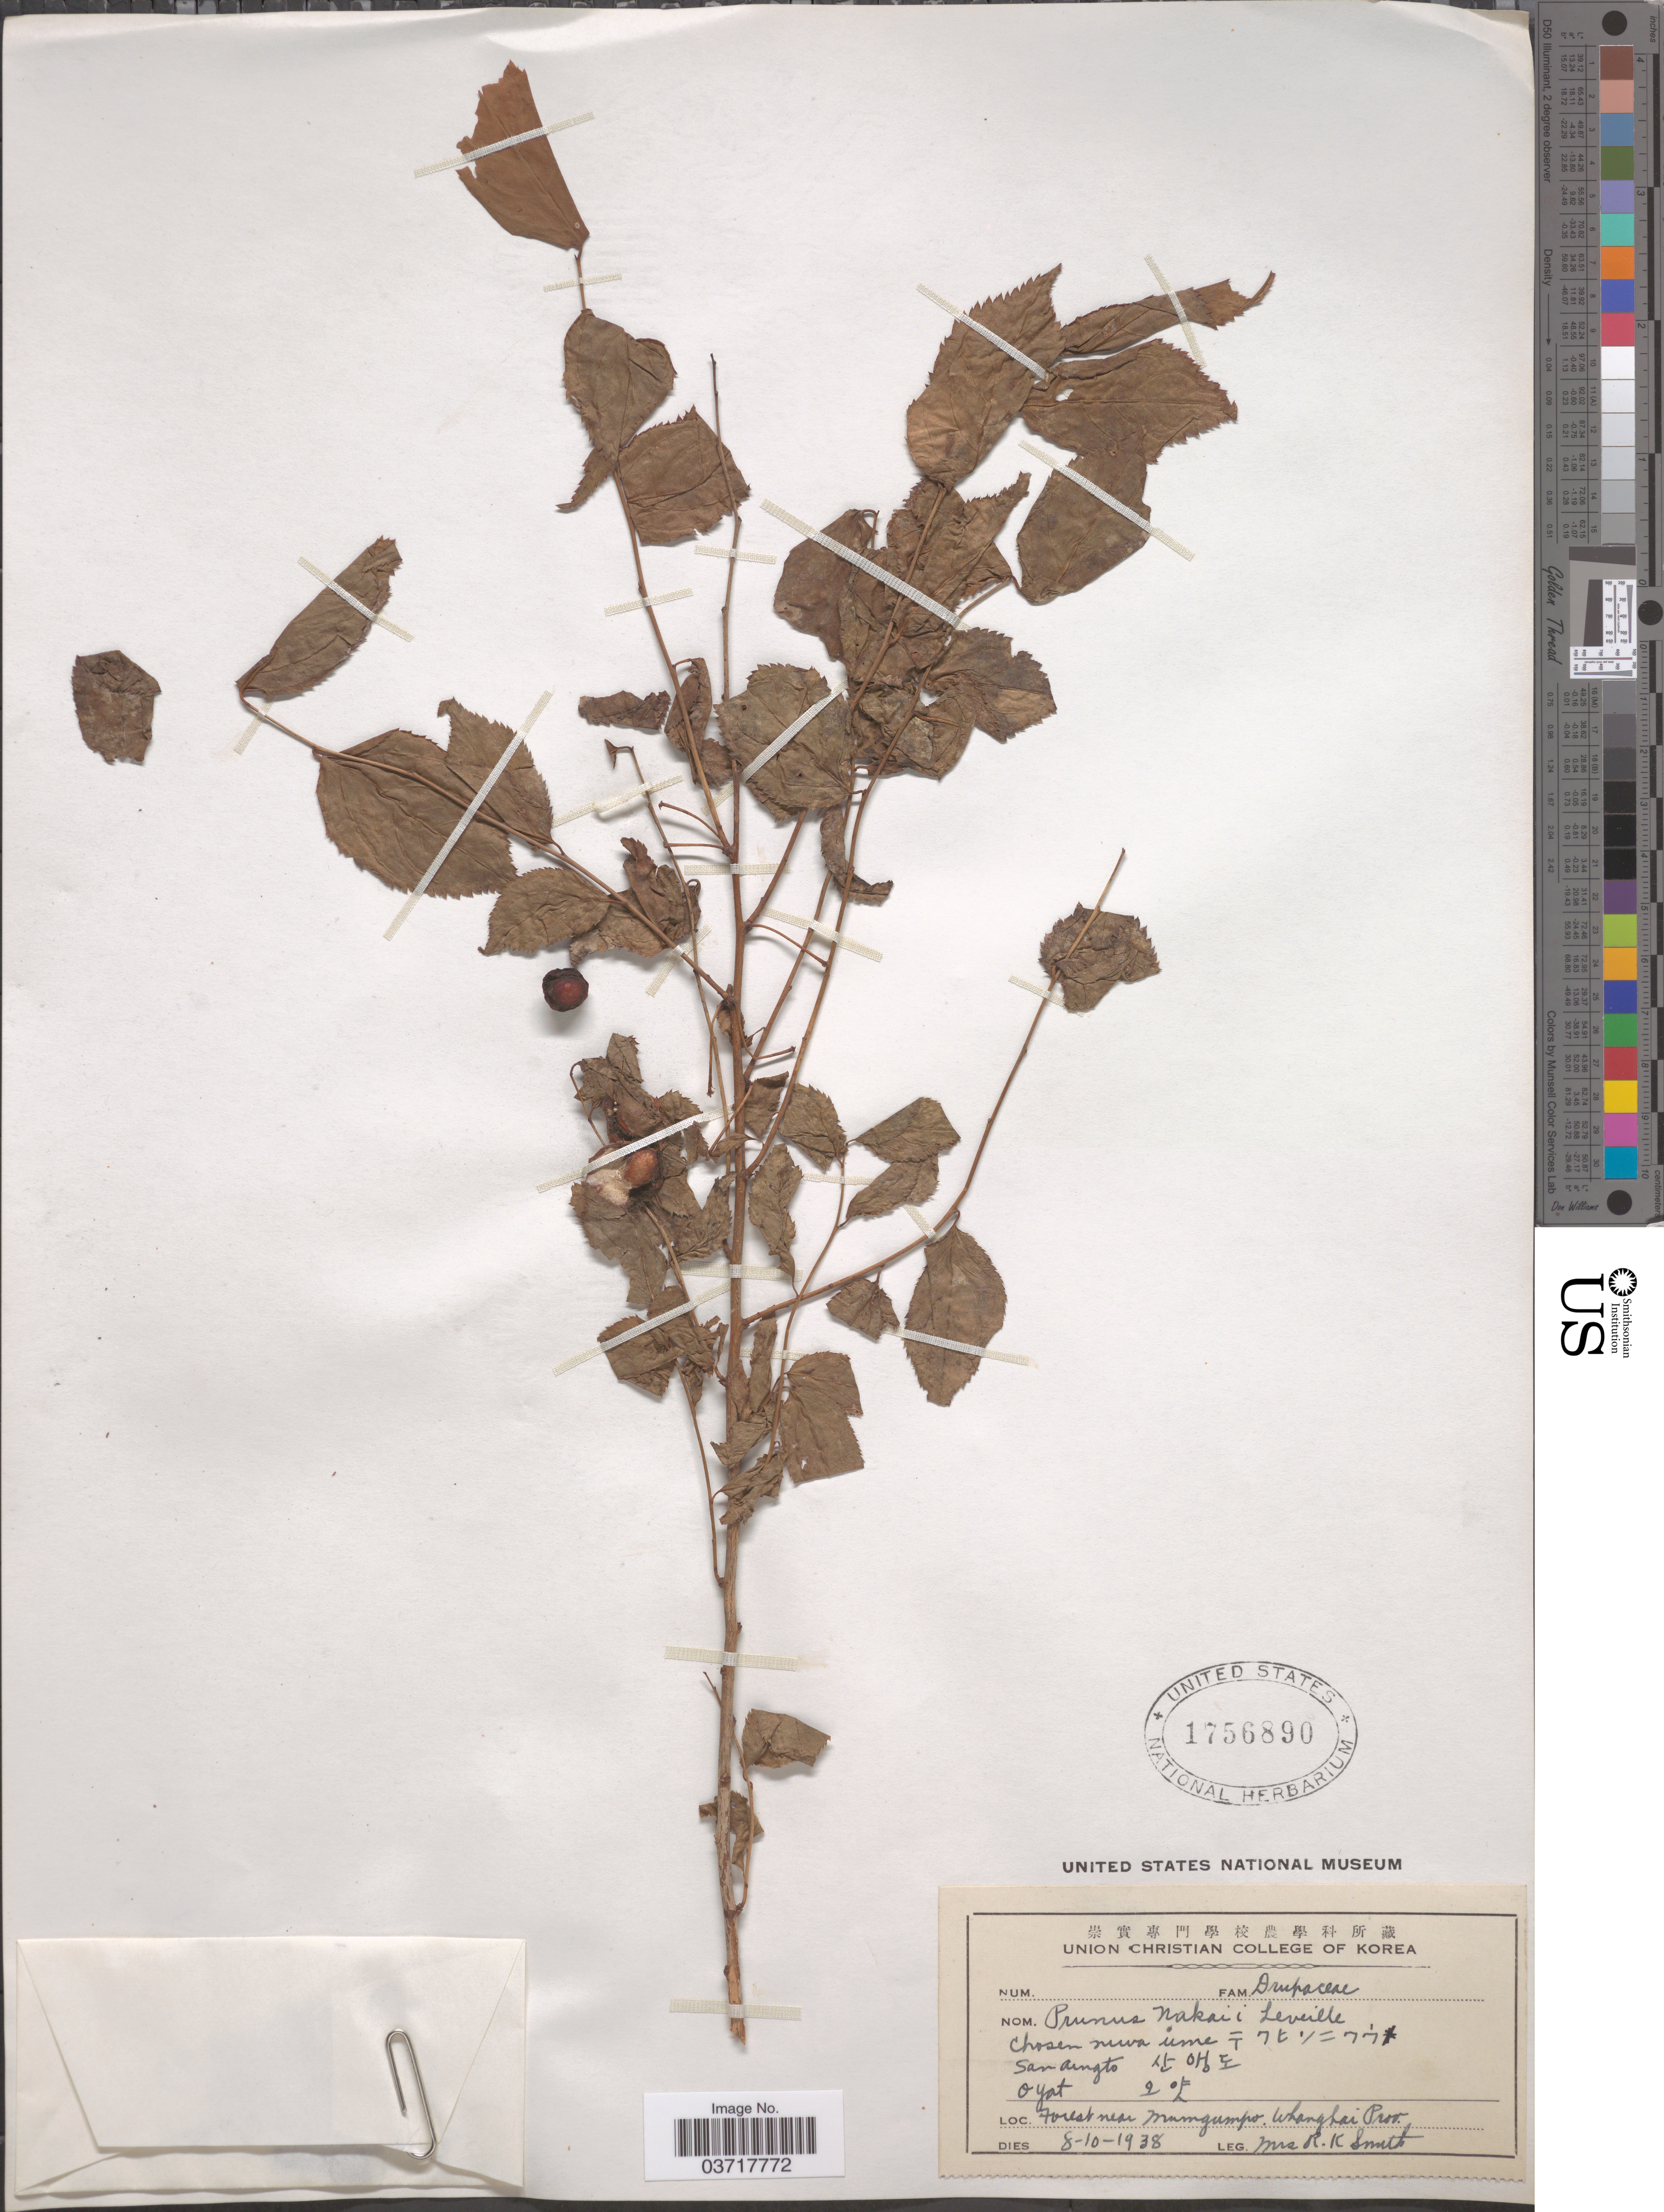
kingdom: Plantae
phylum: Tracheophyta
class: Magnoliopsida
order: Rosales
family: Rosaceae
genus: Prunus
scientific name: Prunus japonica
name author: Thunb.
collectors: R. Smith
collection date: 1938-10-08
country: North Korea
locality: Forest near Mumgumpo, Whanghai Prov.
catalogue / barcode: US 1756890